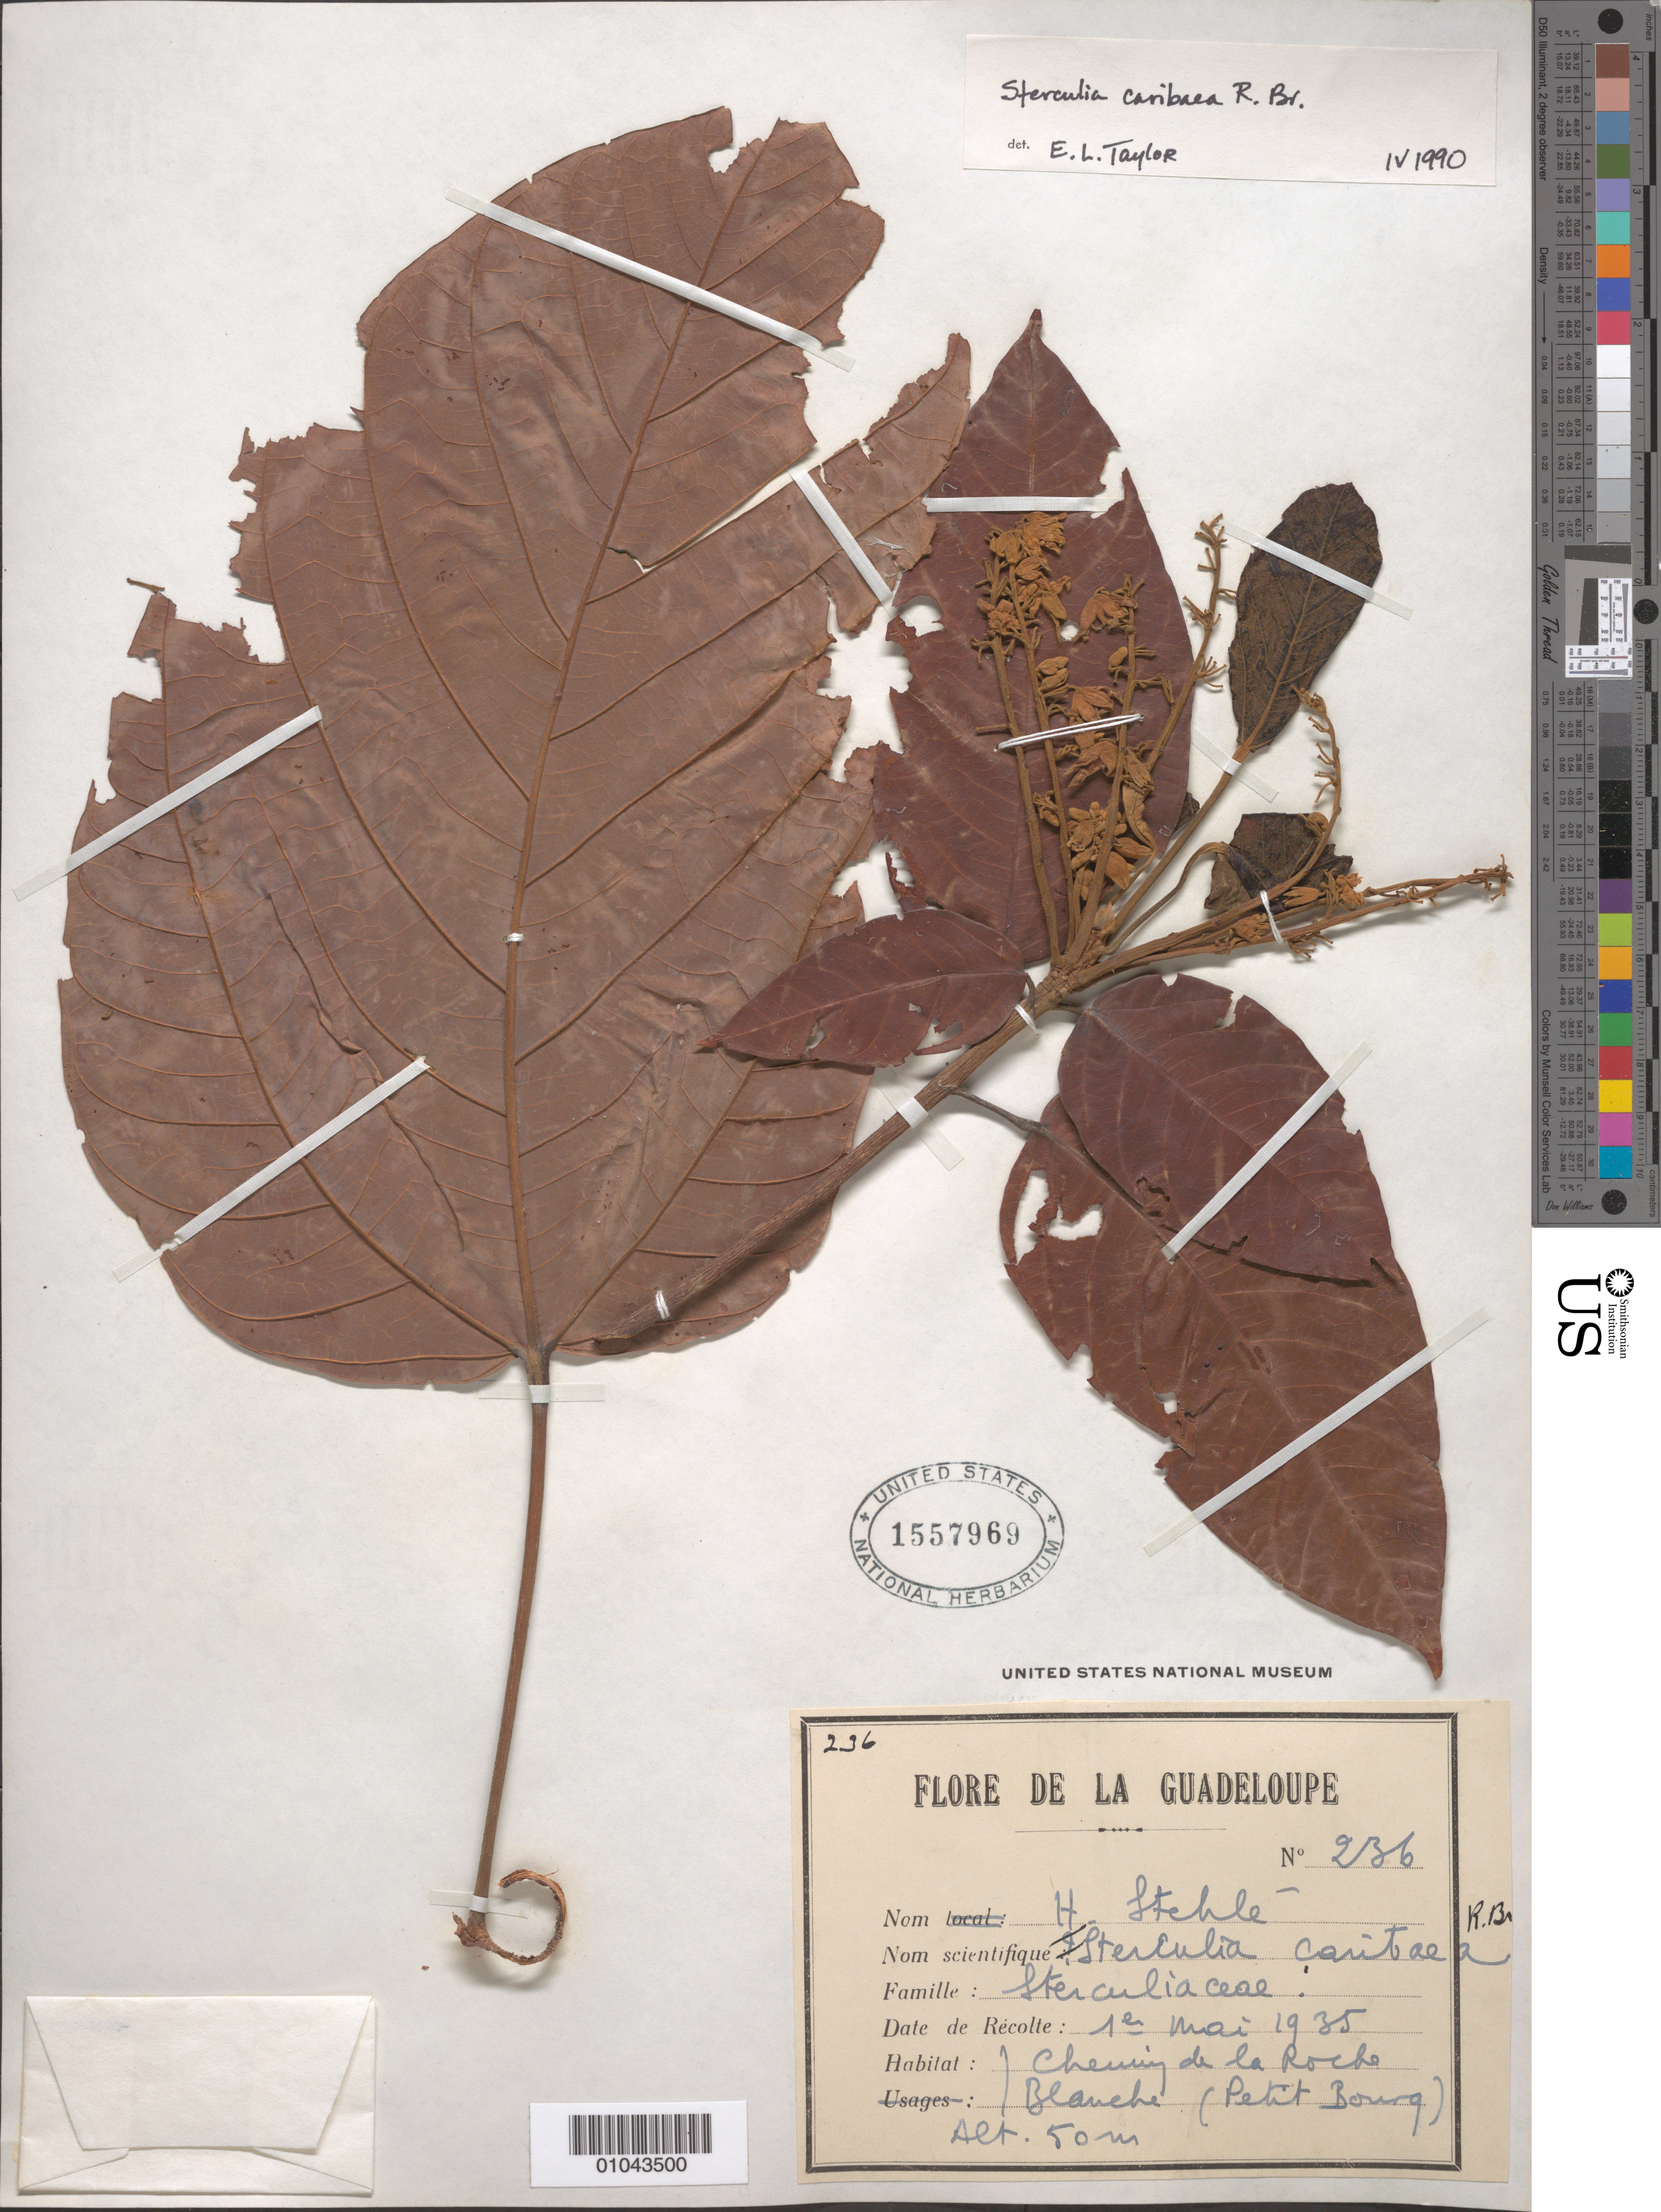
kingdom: Plantae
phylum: Tracheophyta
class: Magnoliopsida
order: Malvales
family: Malvaceae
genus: Sterculia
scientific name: Sterculia caribaea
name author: R. Br.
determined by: Taylor, E. L.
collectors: H. Stehlé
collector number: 236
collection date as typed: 01 May 1935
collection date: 1935-05-01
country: Guadeloupe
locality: Petit Bourg, Chemin de la Roche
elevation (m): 50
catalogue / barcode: US 1557969